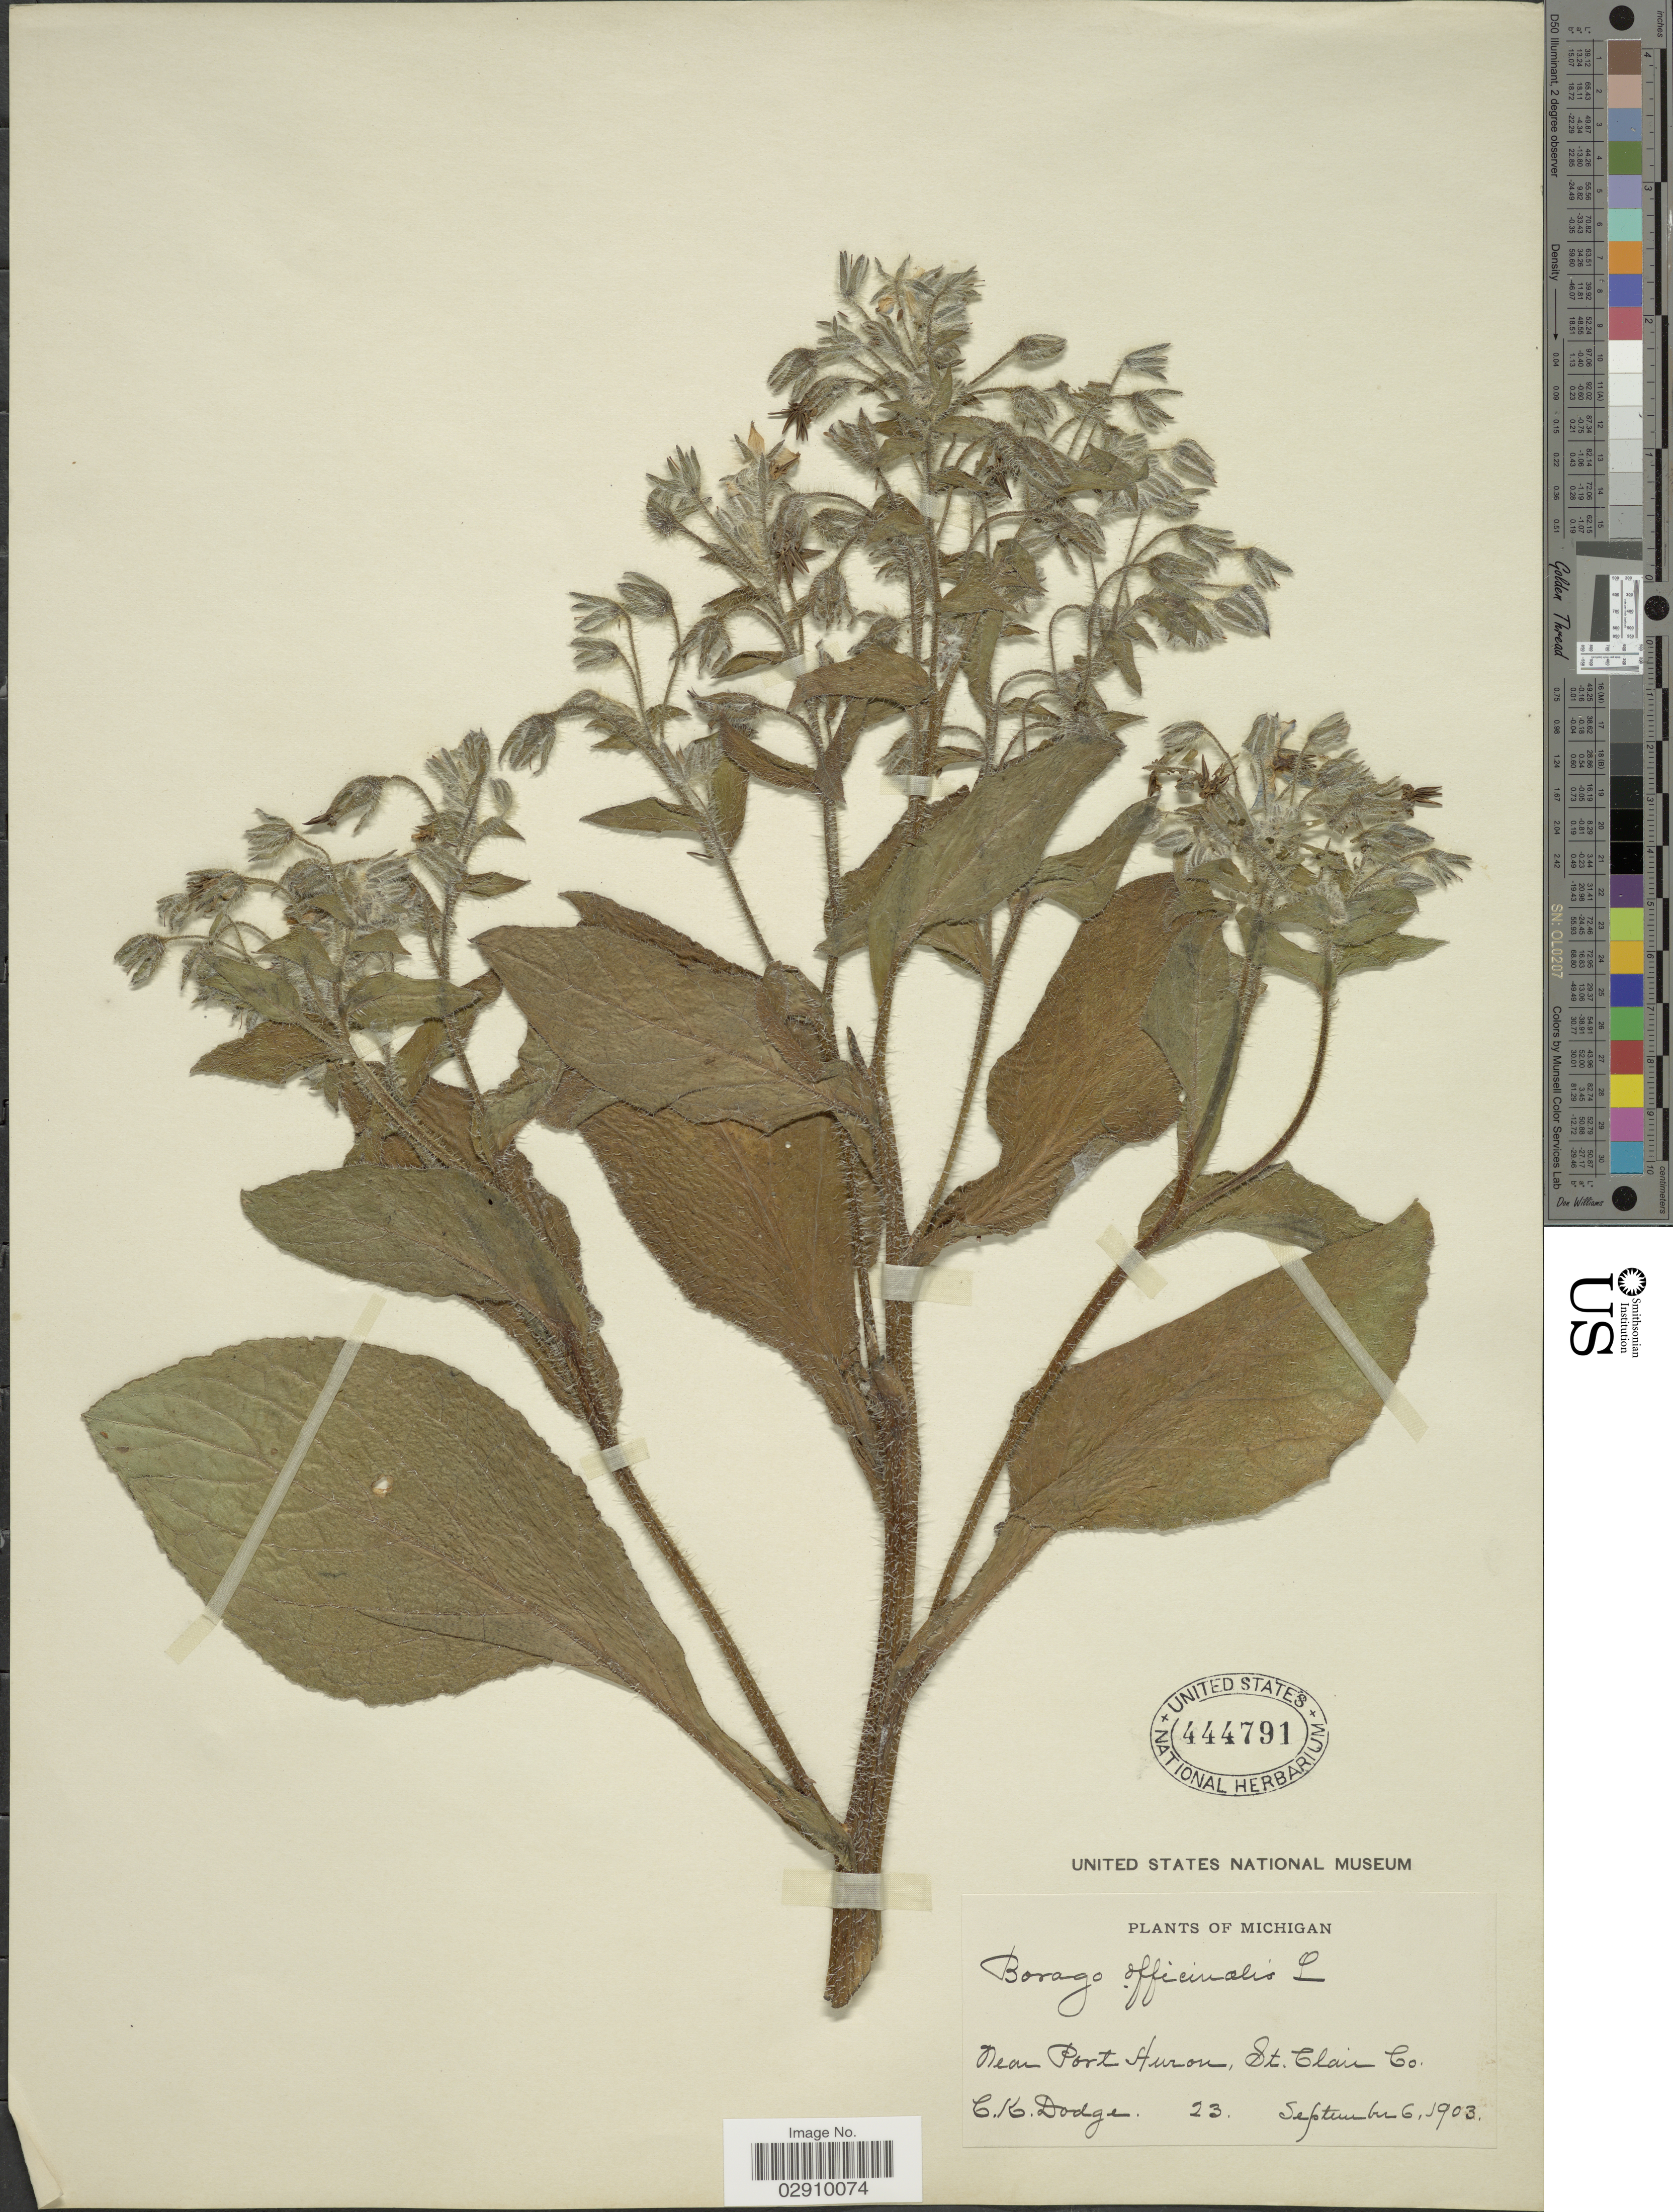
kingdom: Plantae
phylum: Tracheophyta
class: Magnoliopsida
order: Boraginales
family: Boraginaceae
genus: Borago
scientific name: Borago officinalis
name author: L.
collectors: C. Dodge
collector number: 23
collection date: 1903-09-06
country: United States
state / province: Michigan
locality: Near Port Huron, St. Clair Co.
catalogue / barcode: US 444791